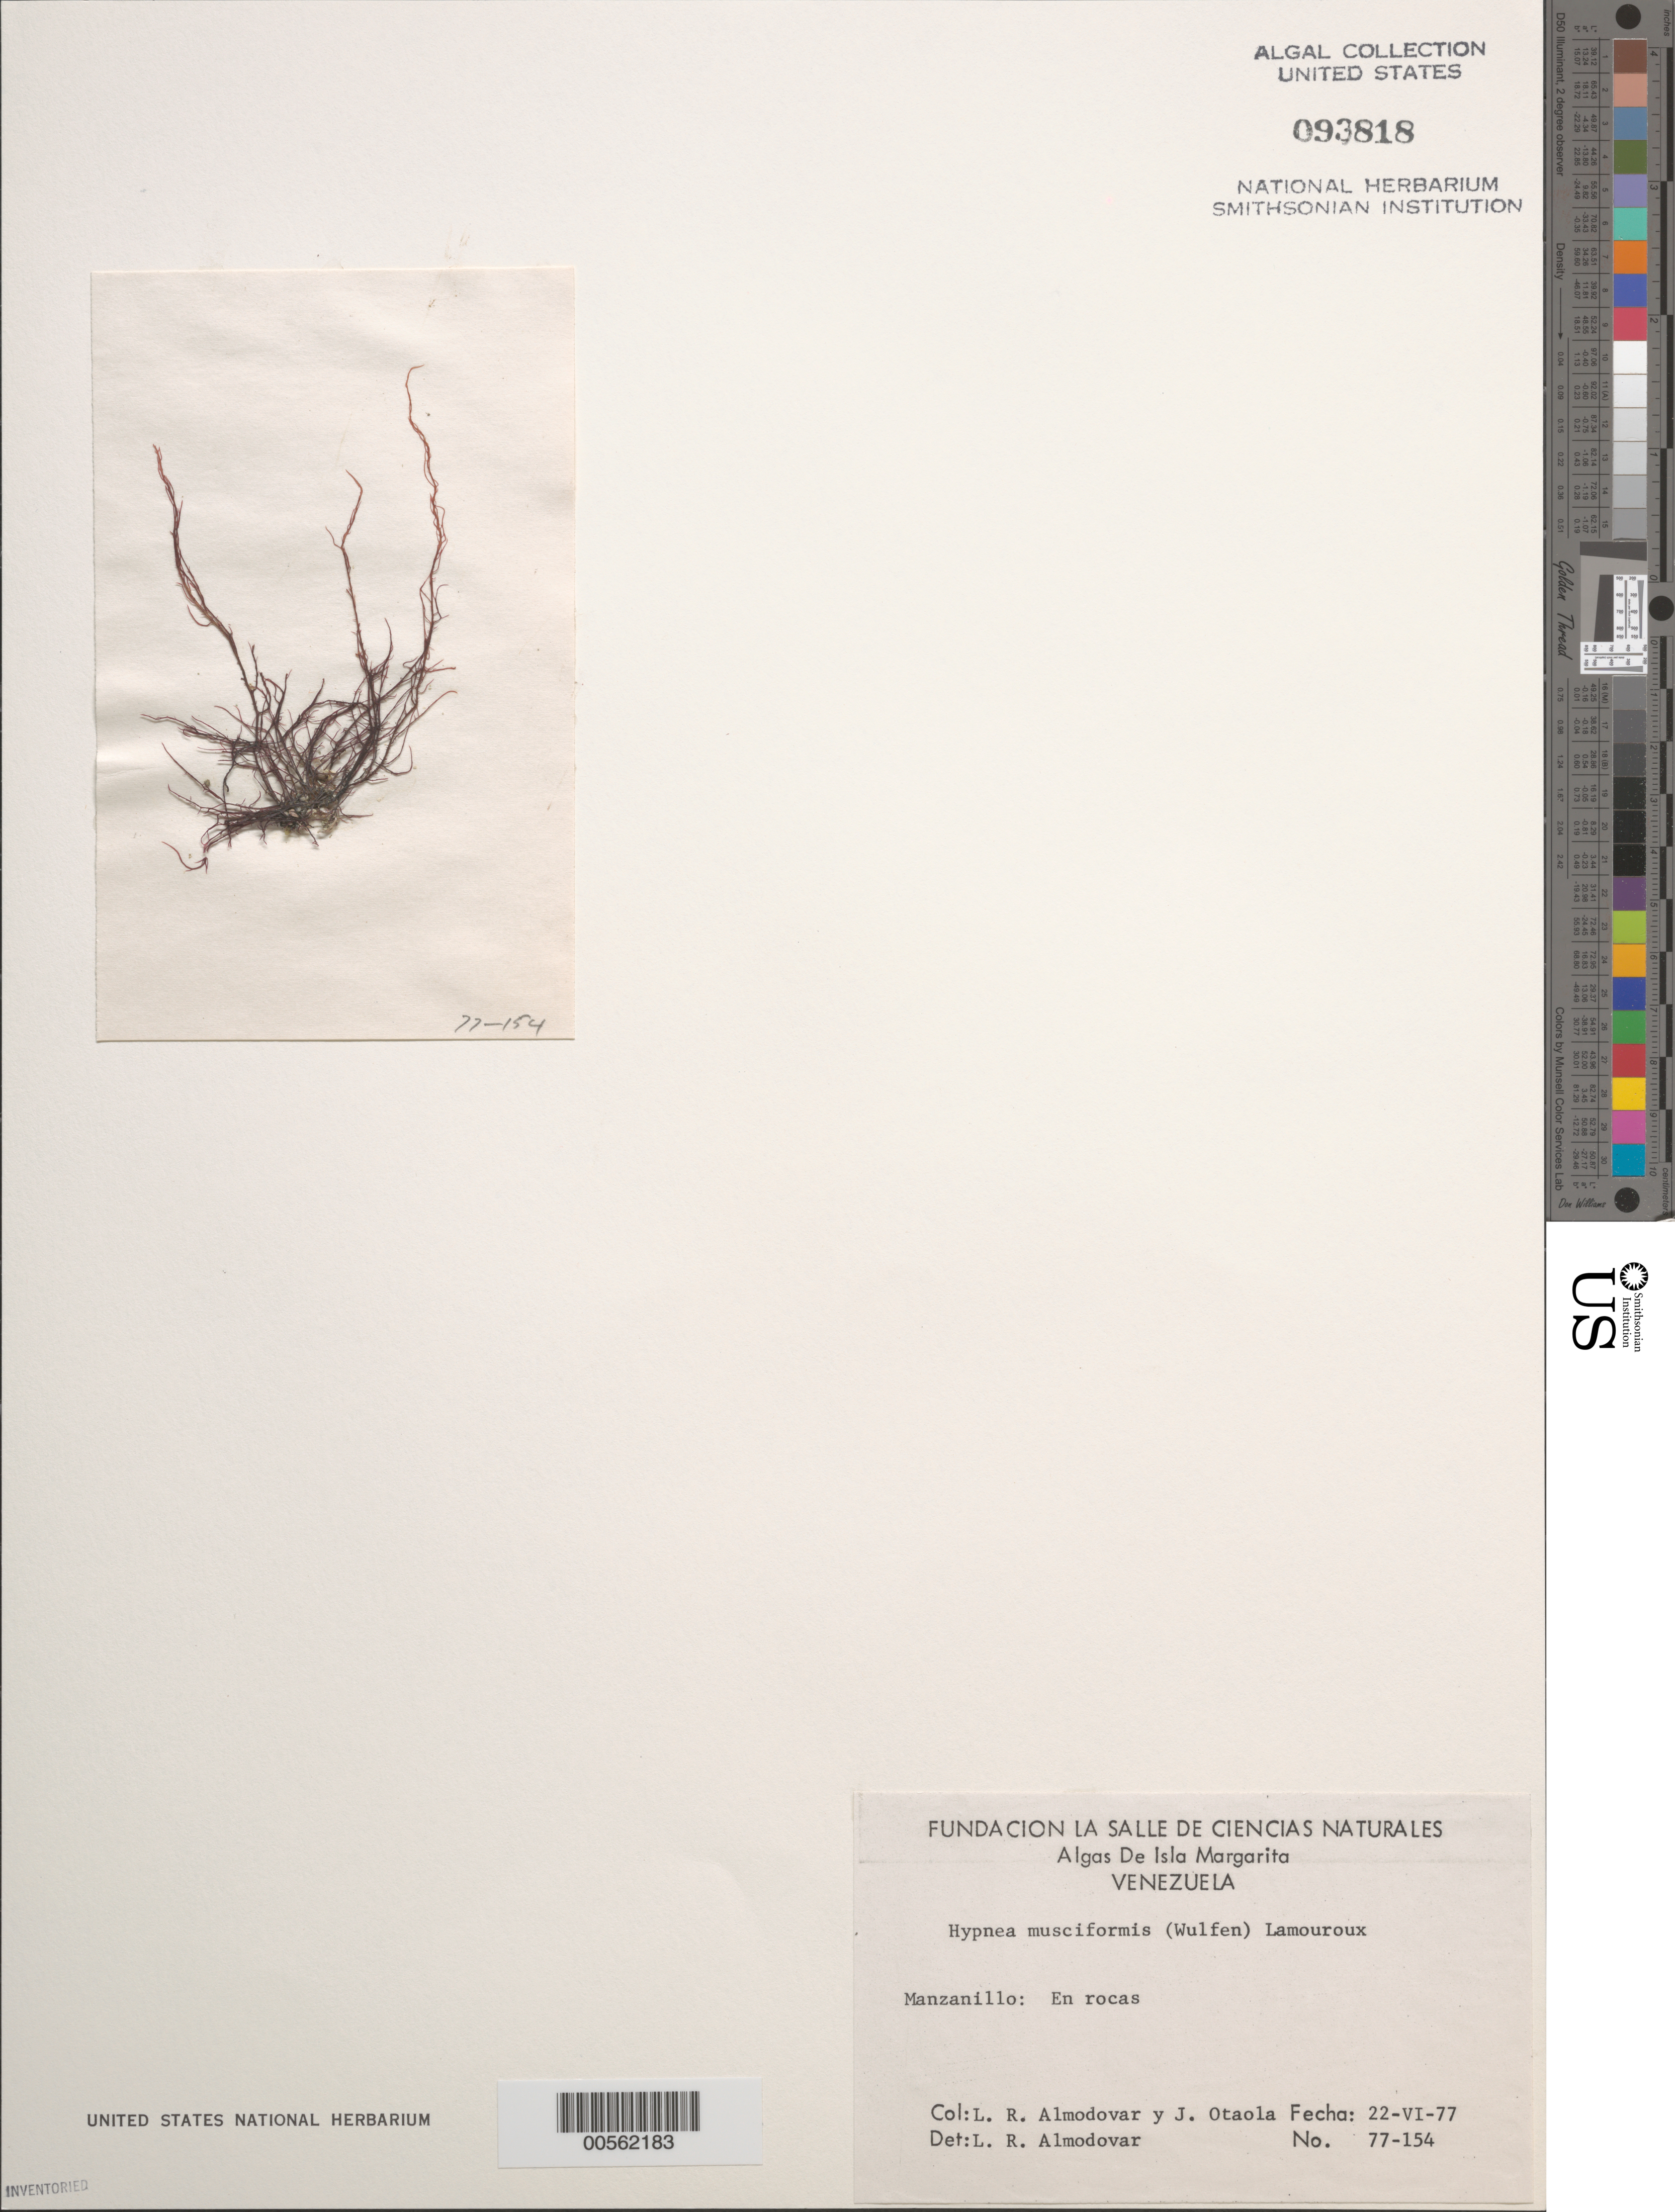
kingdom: Plantae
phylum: Rhodophyta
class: Florideophyceae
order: Gigartinales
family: Cystocloniaceae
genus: Hypnea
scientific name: Hypnea musciformis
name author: (Wulfen) J.V.Lamouroux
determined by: Almodovar, L. R.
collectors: L. Almodovar & J. Otaola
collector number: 77-154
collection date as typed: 22 Jun 1977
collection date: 1977-06-22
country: Venezuela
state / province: Nueva Esparta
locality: Manzanillo, isla de margarita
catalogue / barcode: US 93818